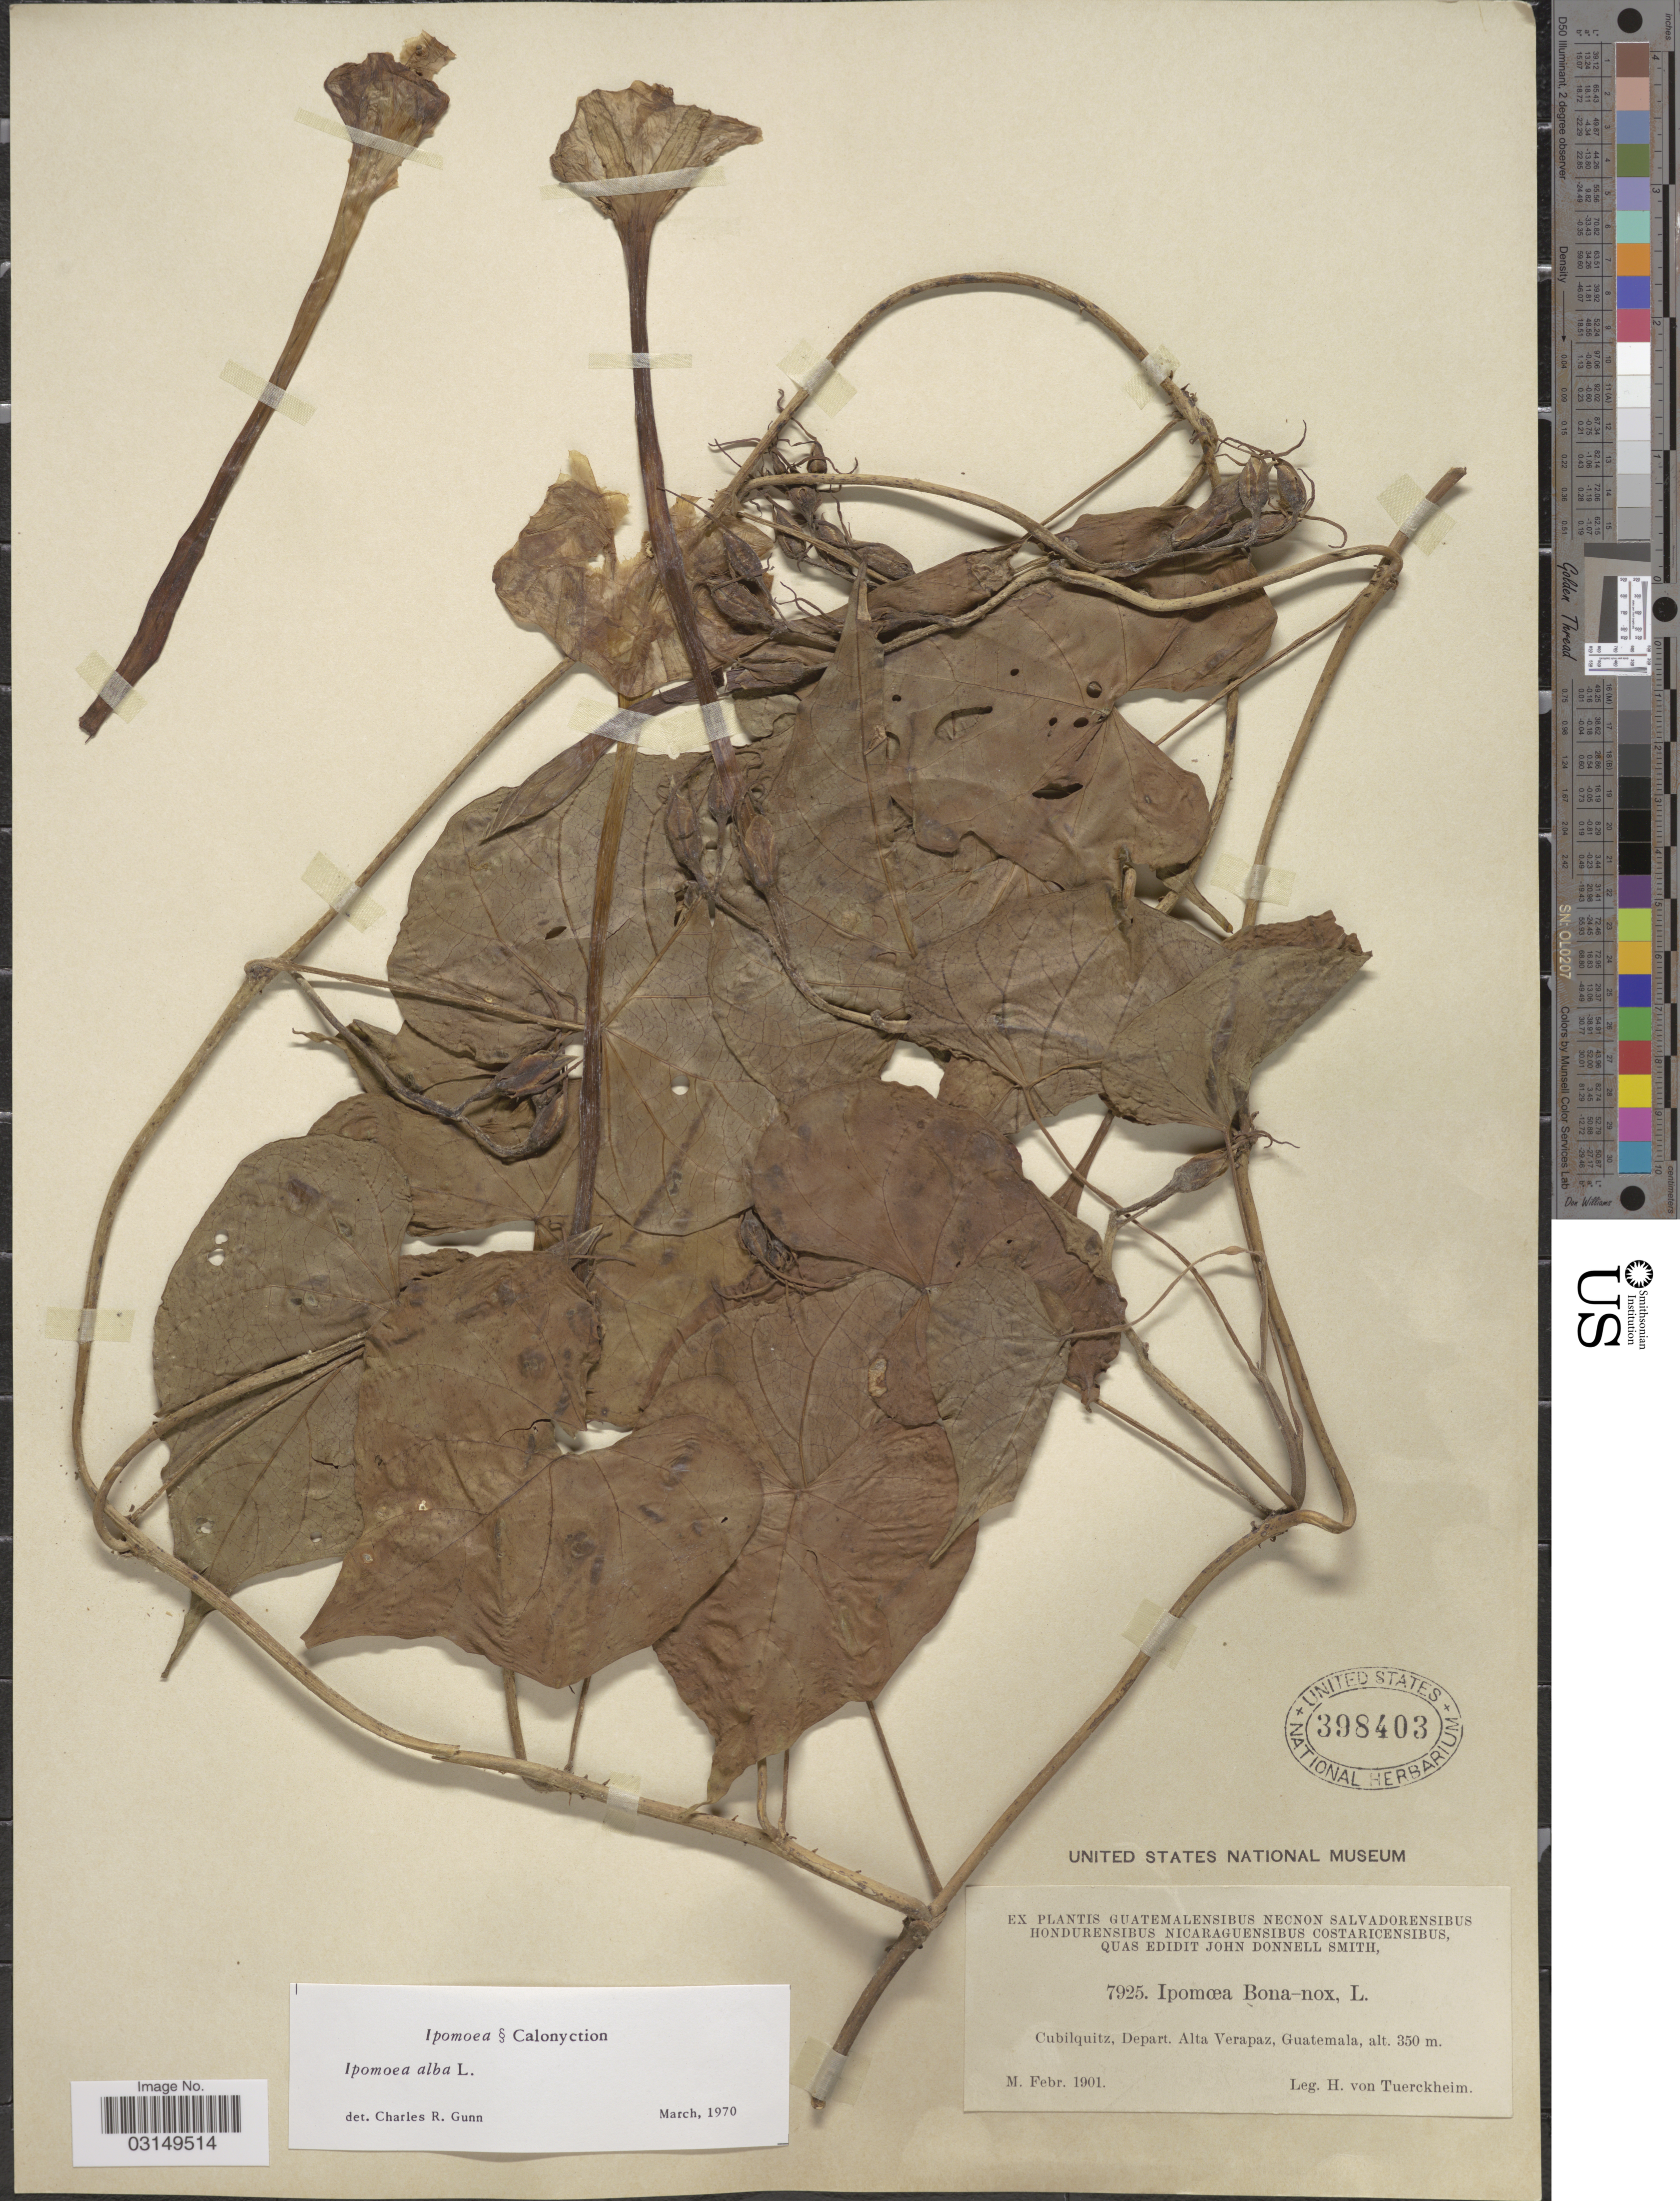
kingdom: Plantae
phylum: Tracheophyta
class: Magnoliopsida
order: Solanales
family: Convolvulaceae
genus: Ipomoea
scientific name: Ipomoea alba L.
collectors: H. von Türckheim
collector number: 7925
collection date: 1901-02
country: Guatemala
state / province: Alta Verapaz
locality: Cubilquitz, Depart. Alta Verapaz.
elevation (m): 350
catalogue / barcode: US 398403